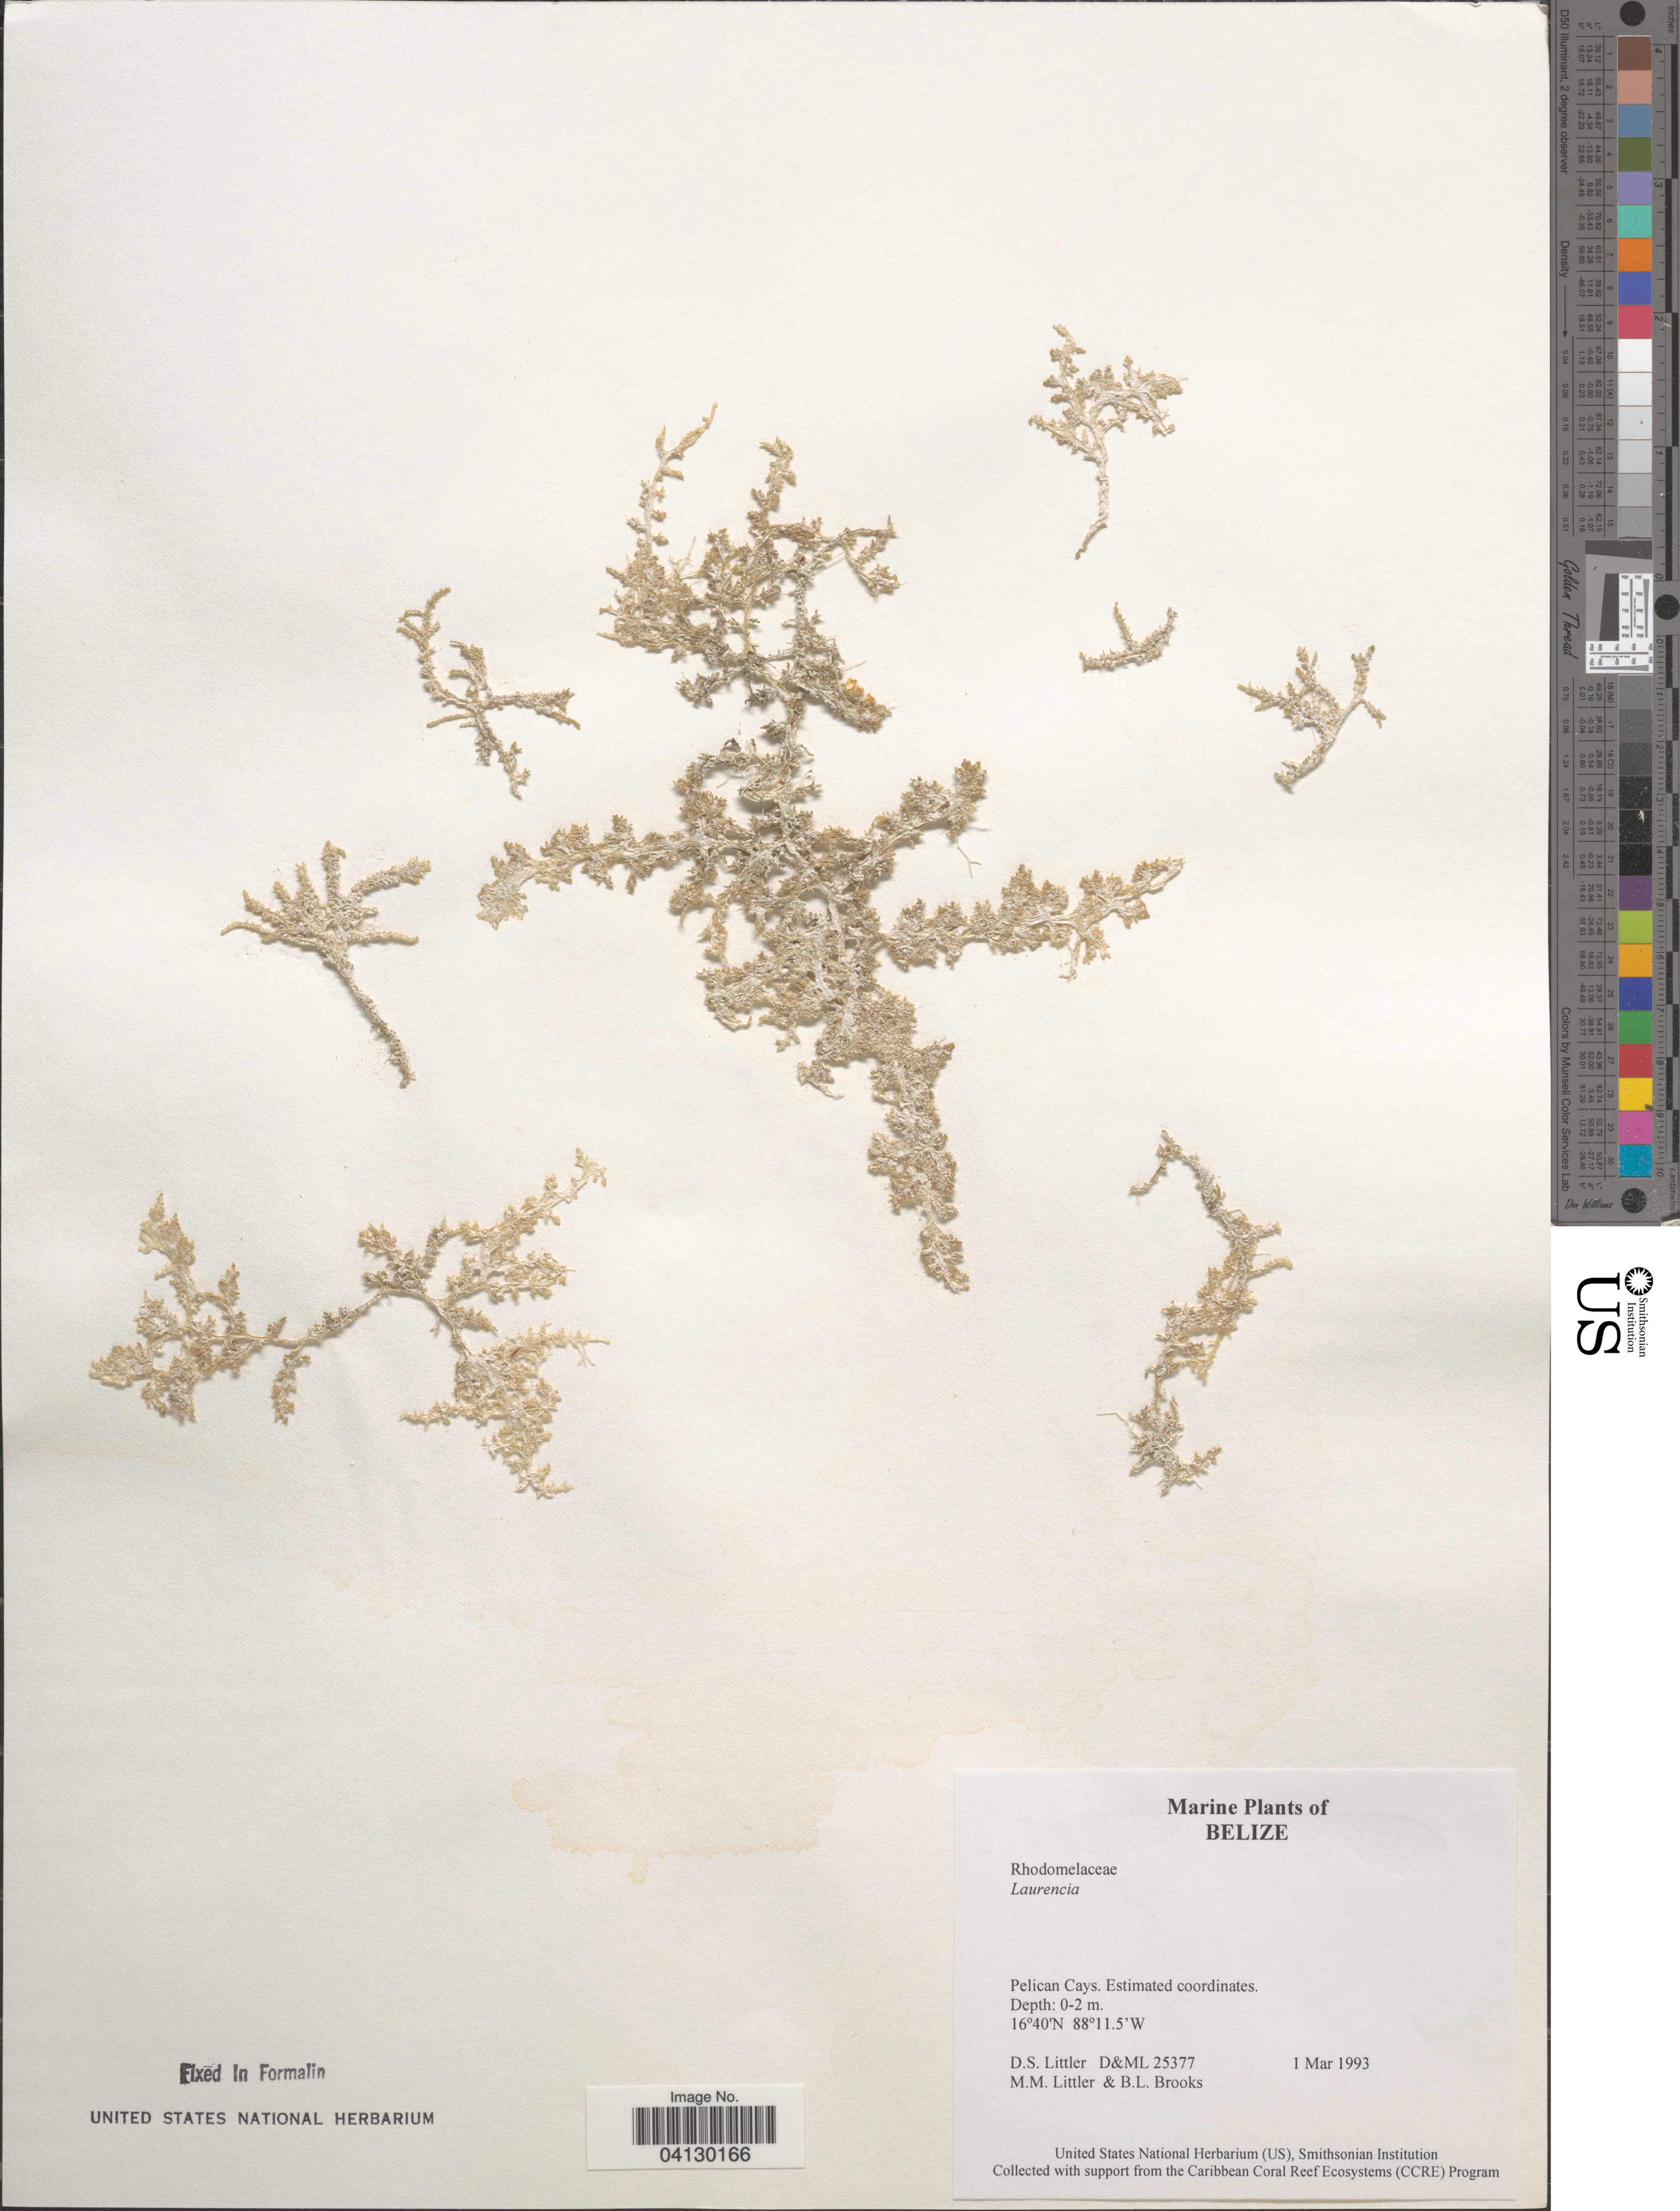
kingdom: Plantae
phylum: Rhodophyta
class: Florideophyceae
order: Ceramiales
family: Rhodomelaceae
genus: Laurencia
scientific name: Laurencia sp.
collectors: D. S. Littler & B. Brooks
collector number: D&ML 25377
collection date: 1993-03-01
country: Belize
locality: Pelican Cays.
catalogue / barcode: US 328568